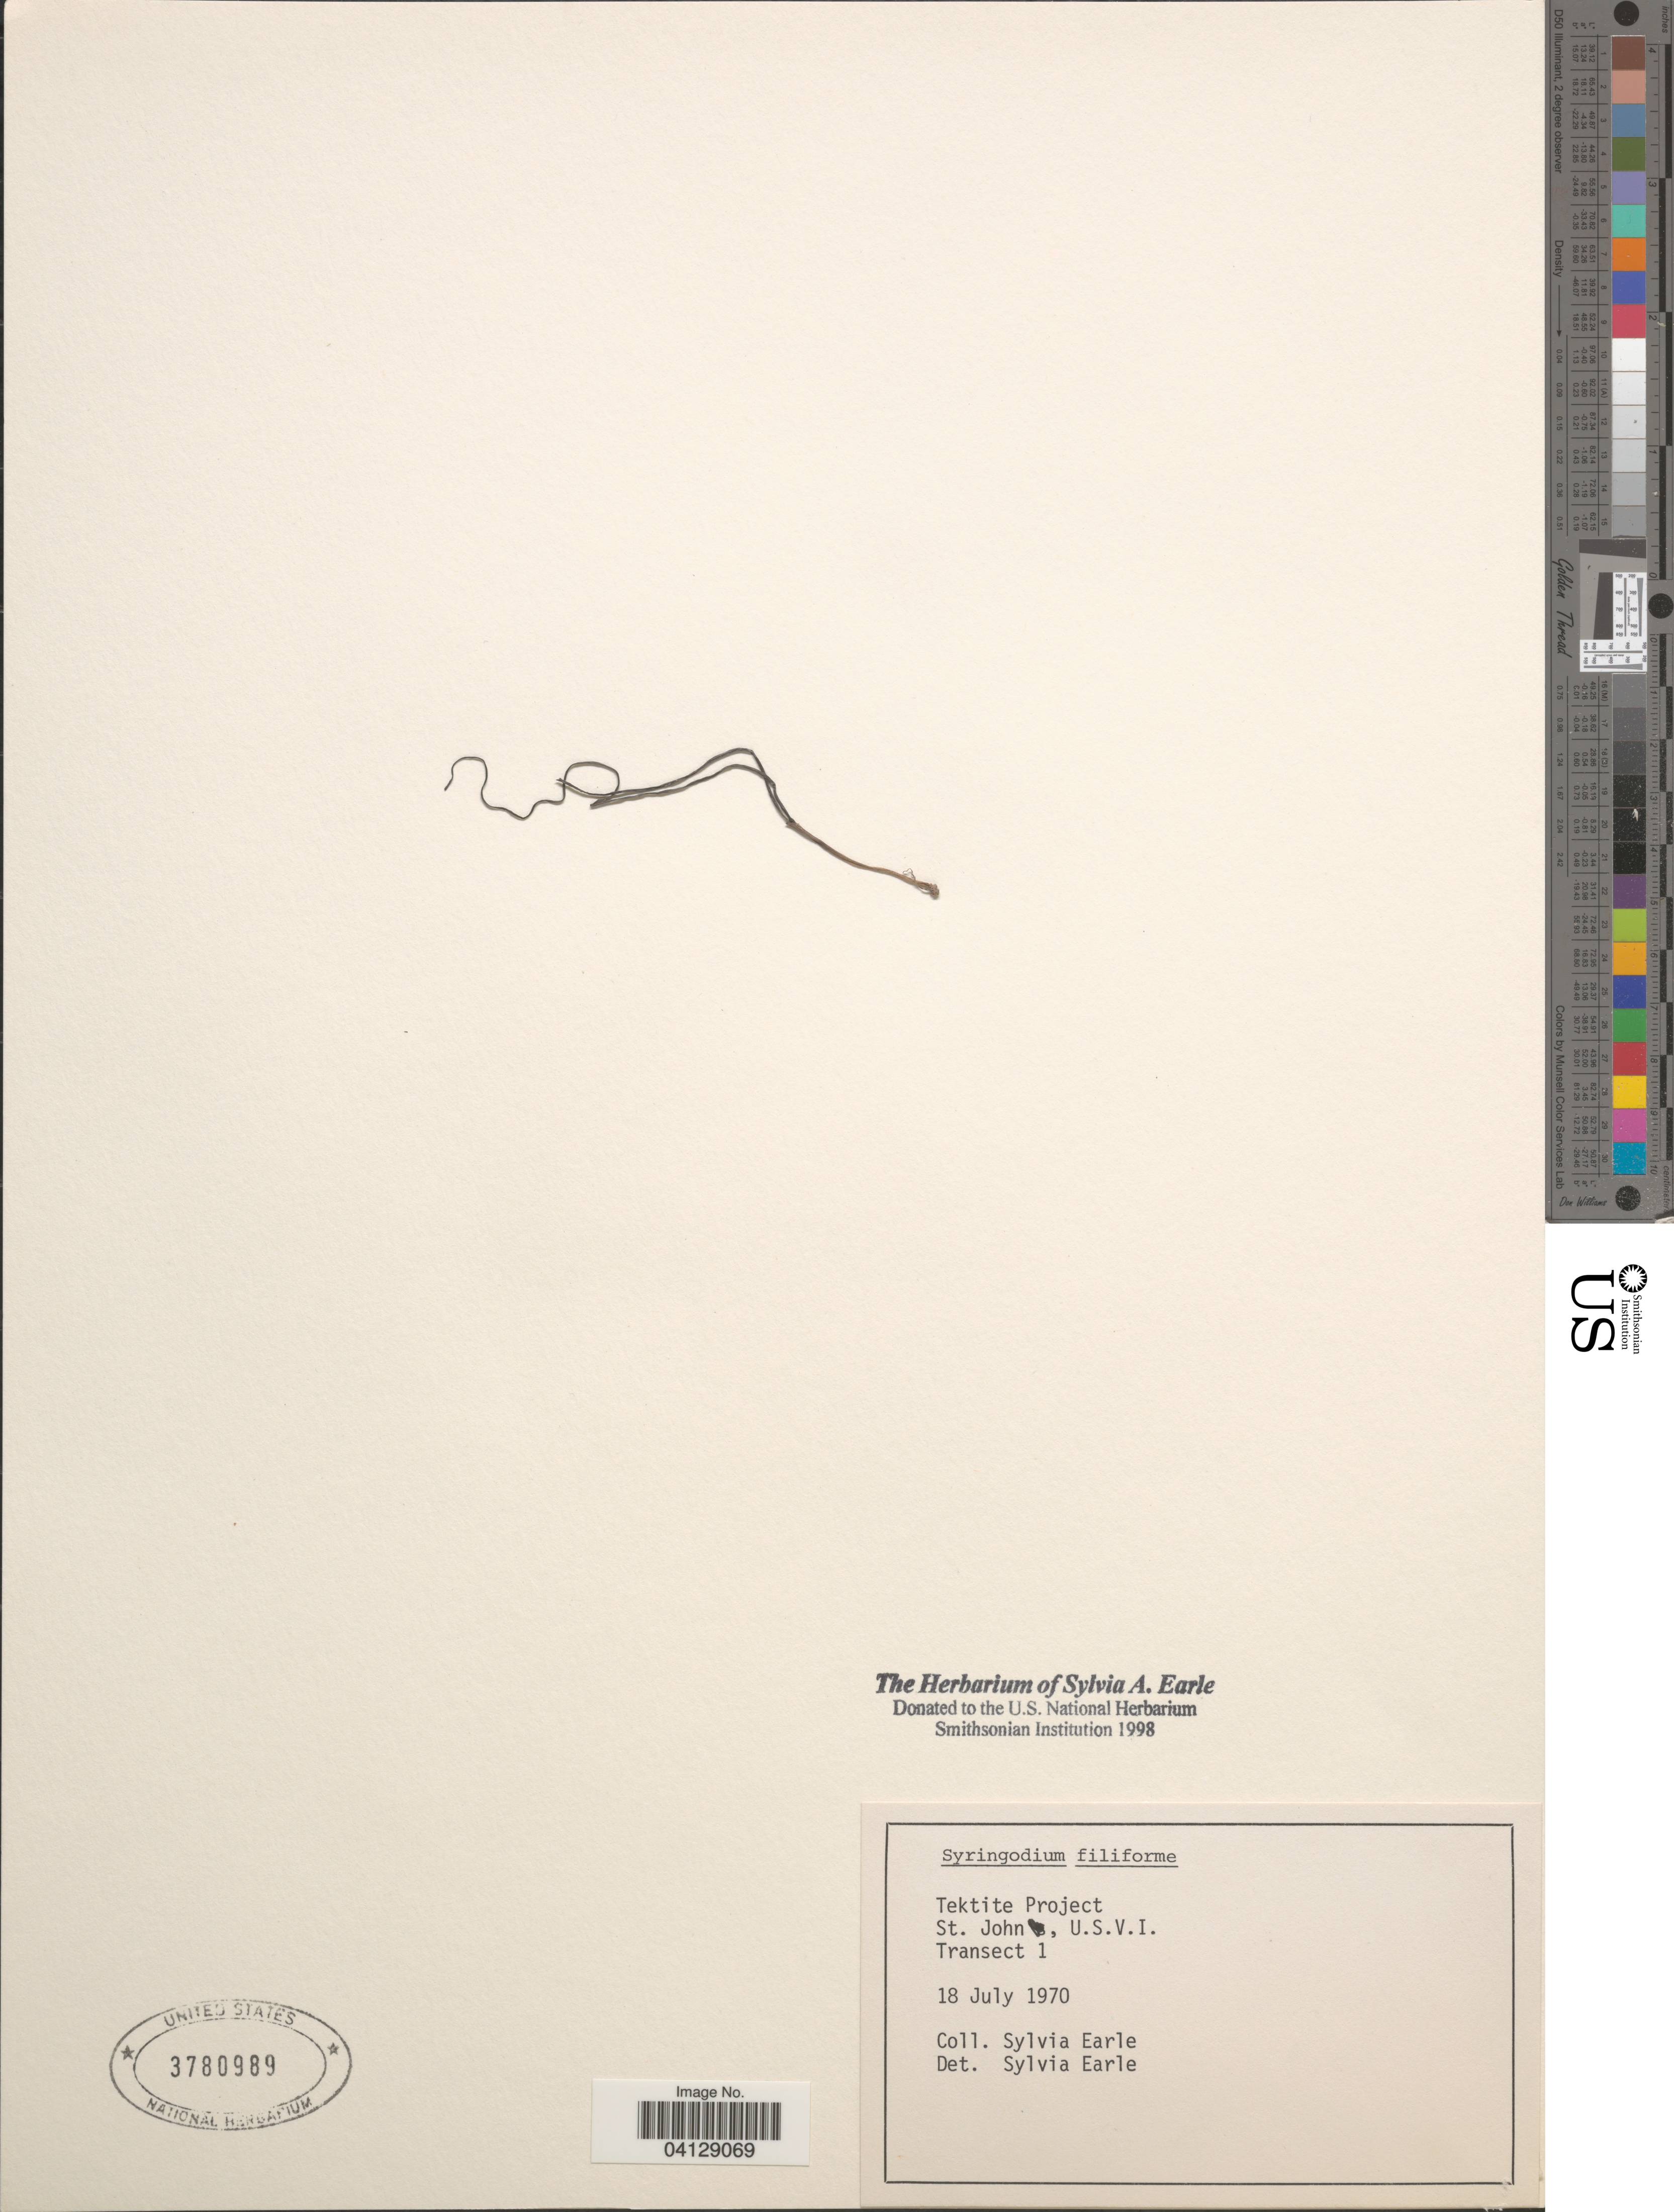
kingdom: Plantae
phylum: Tracheophyta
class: Liliopsida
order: Alismatales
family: Cymodoceaceae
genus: Syringodium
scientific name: Syringodium filiforme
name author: Kütz.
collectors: S. A. Earle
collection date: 1970-07-18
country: U.S. Virgin Islands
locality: Tektite Project. St. John. Transect 1.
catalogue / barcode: US 3780989